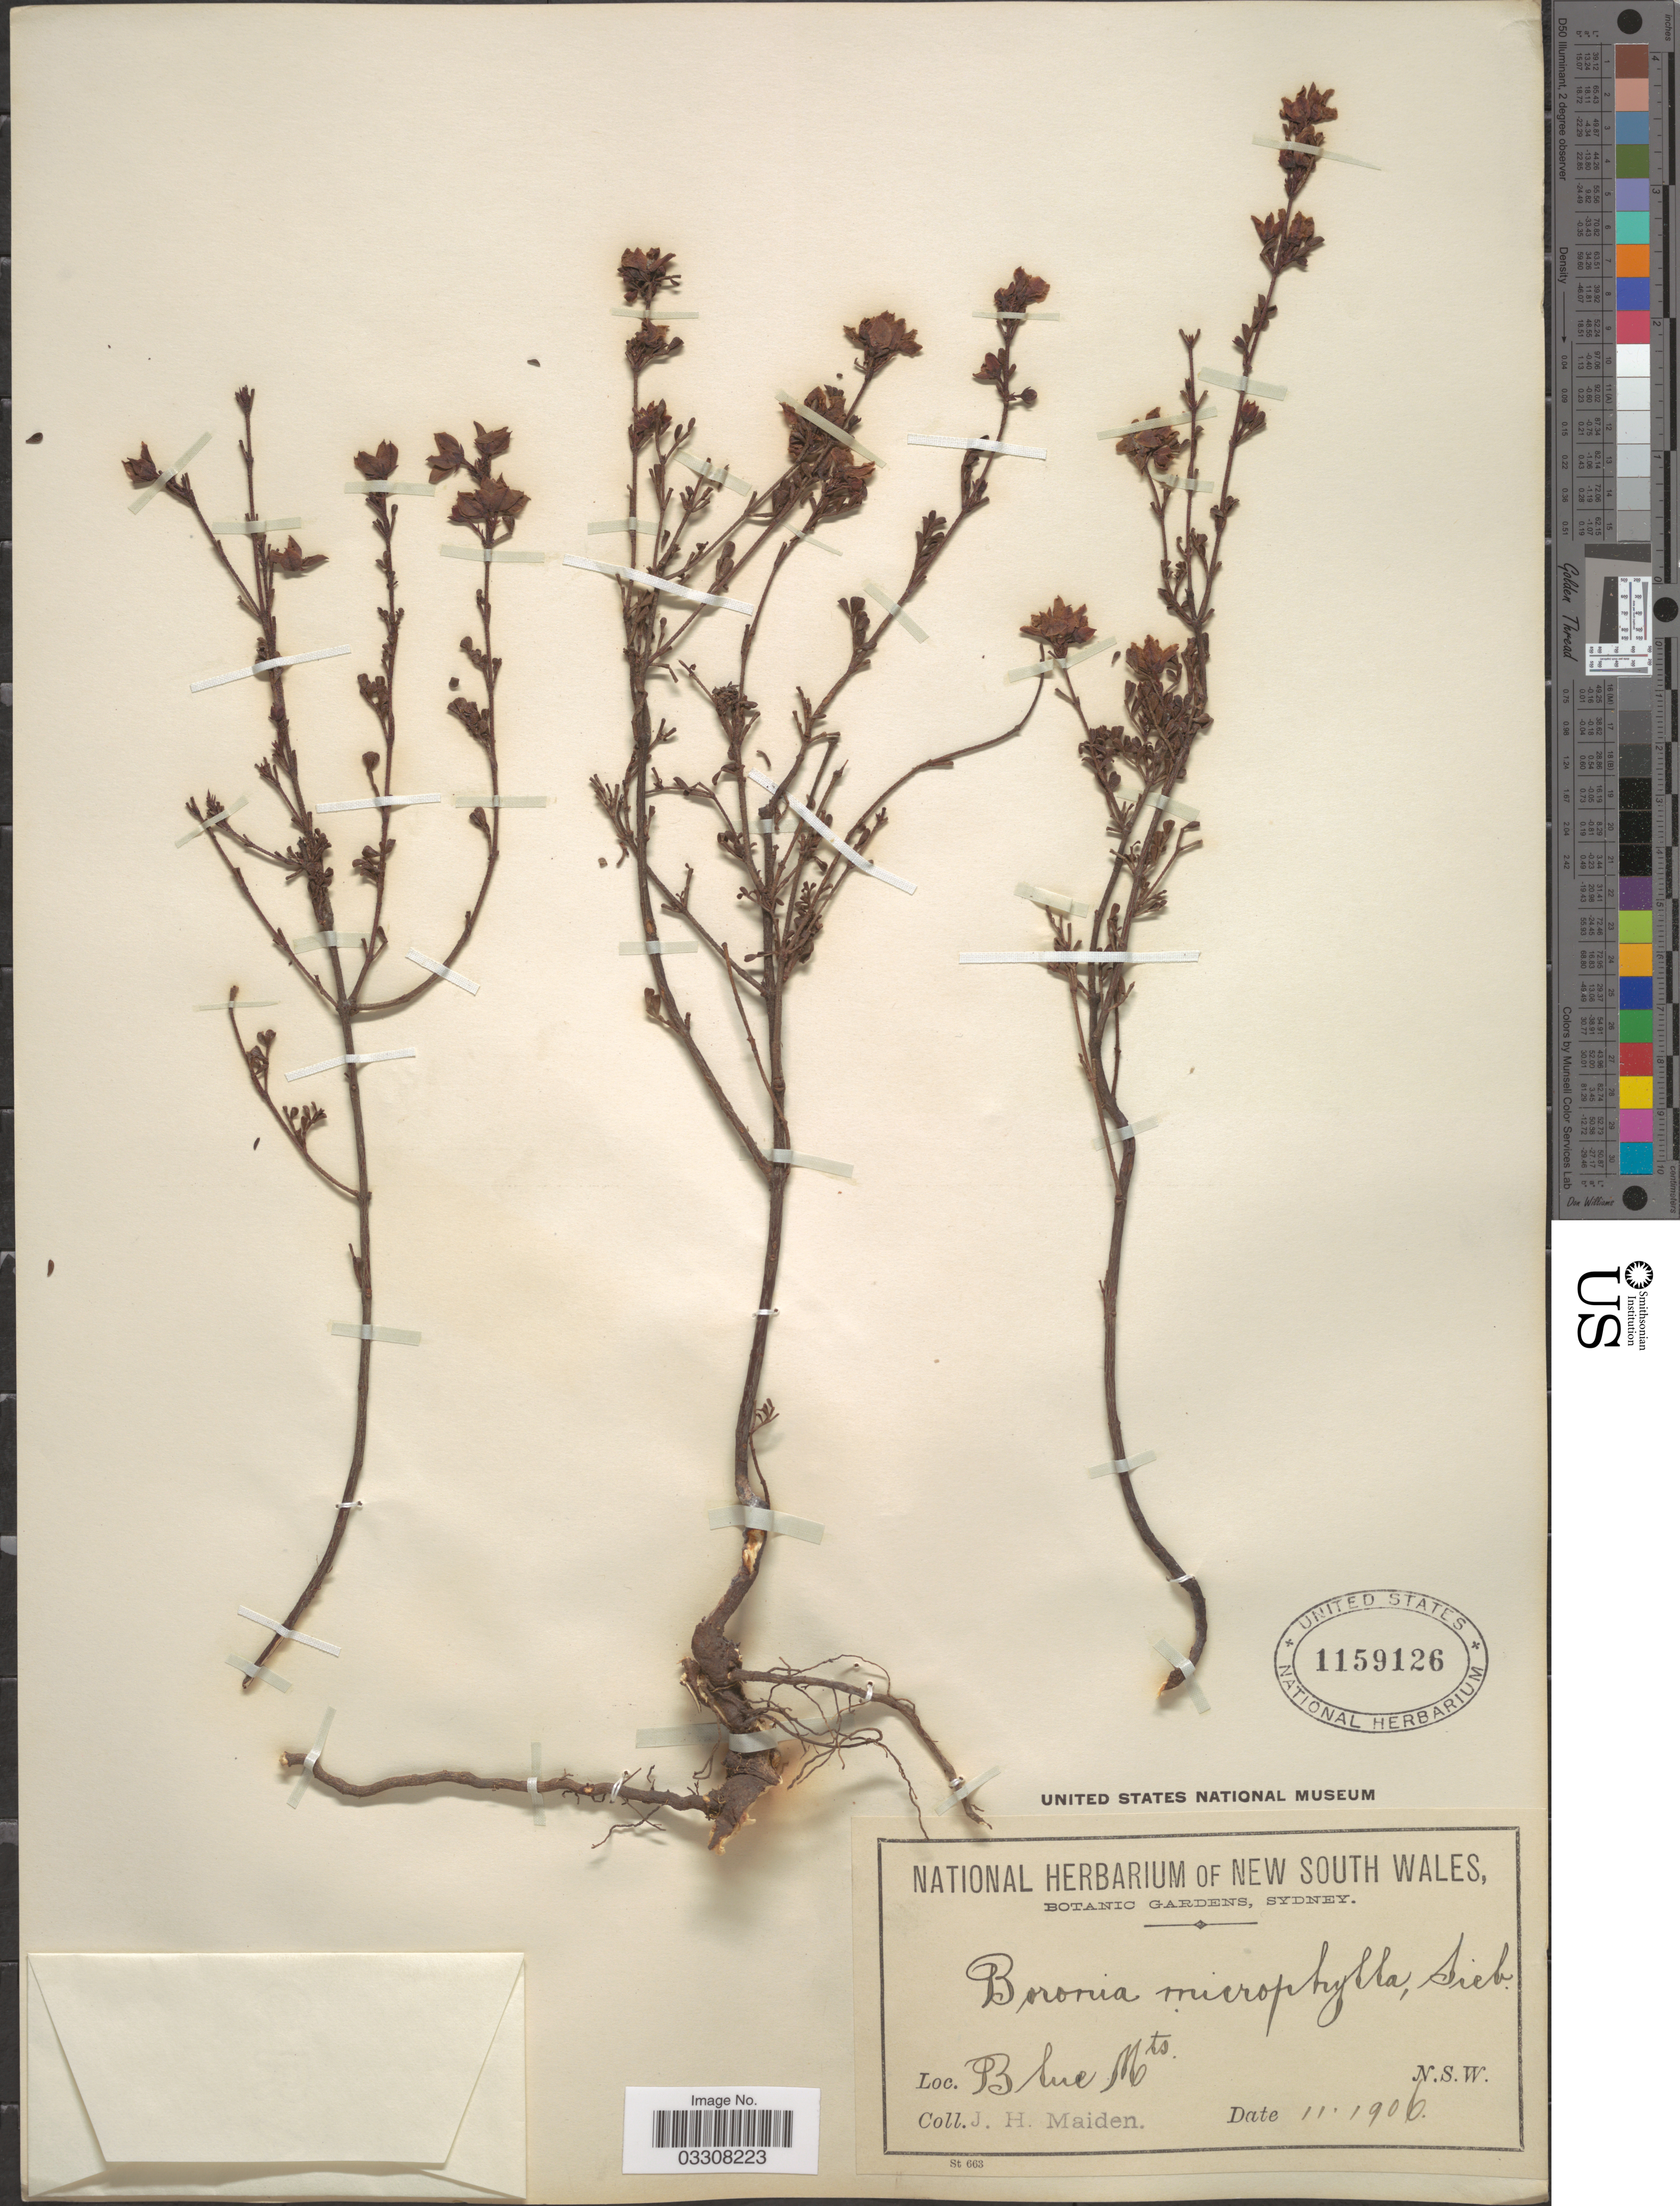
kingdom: Plantae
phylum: Tracheophyta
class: Magnoliopsida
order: Sapindales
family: Rutaceae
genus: Boronia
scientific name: Boronia microphylla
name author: Sieber ex Rchb.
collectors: J. Maiden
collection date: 1906-11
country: Australia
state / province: New South Wales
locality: Blue Mts.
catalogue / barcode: US 1159126